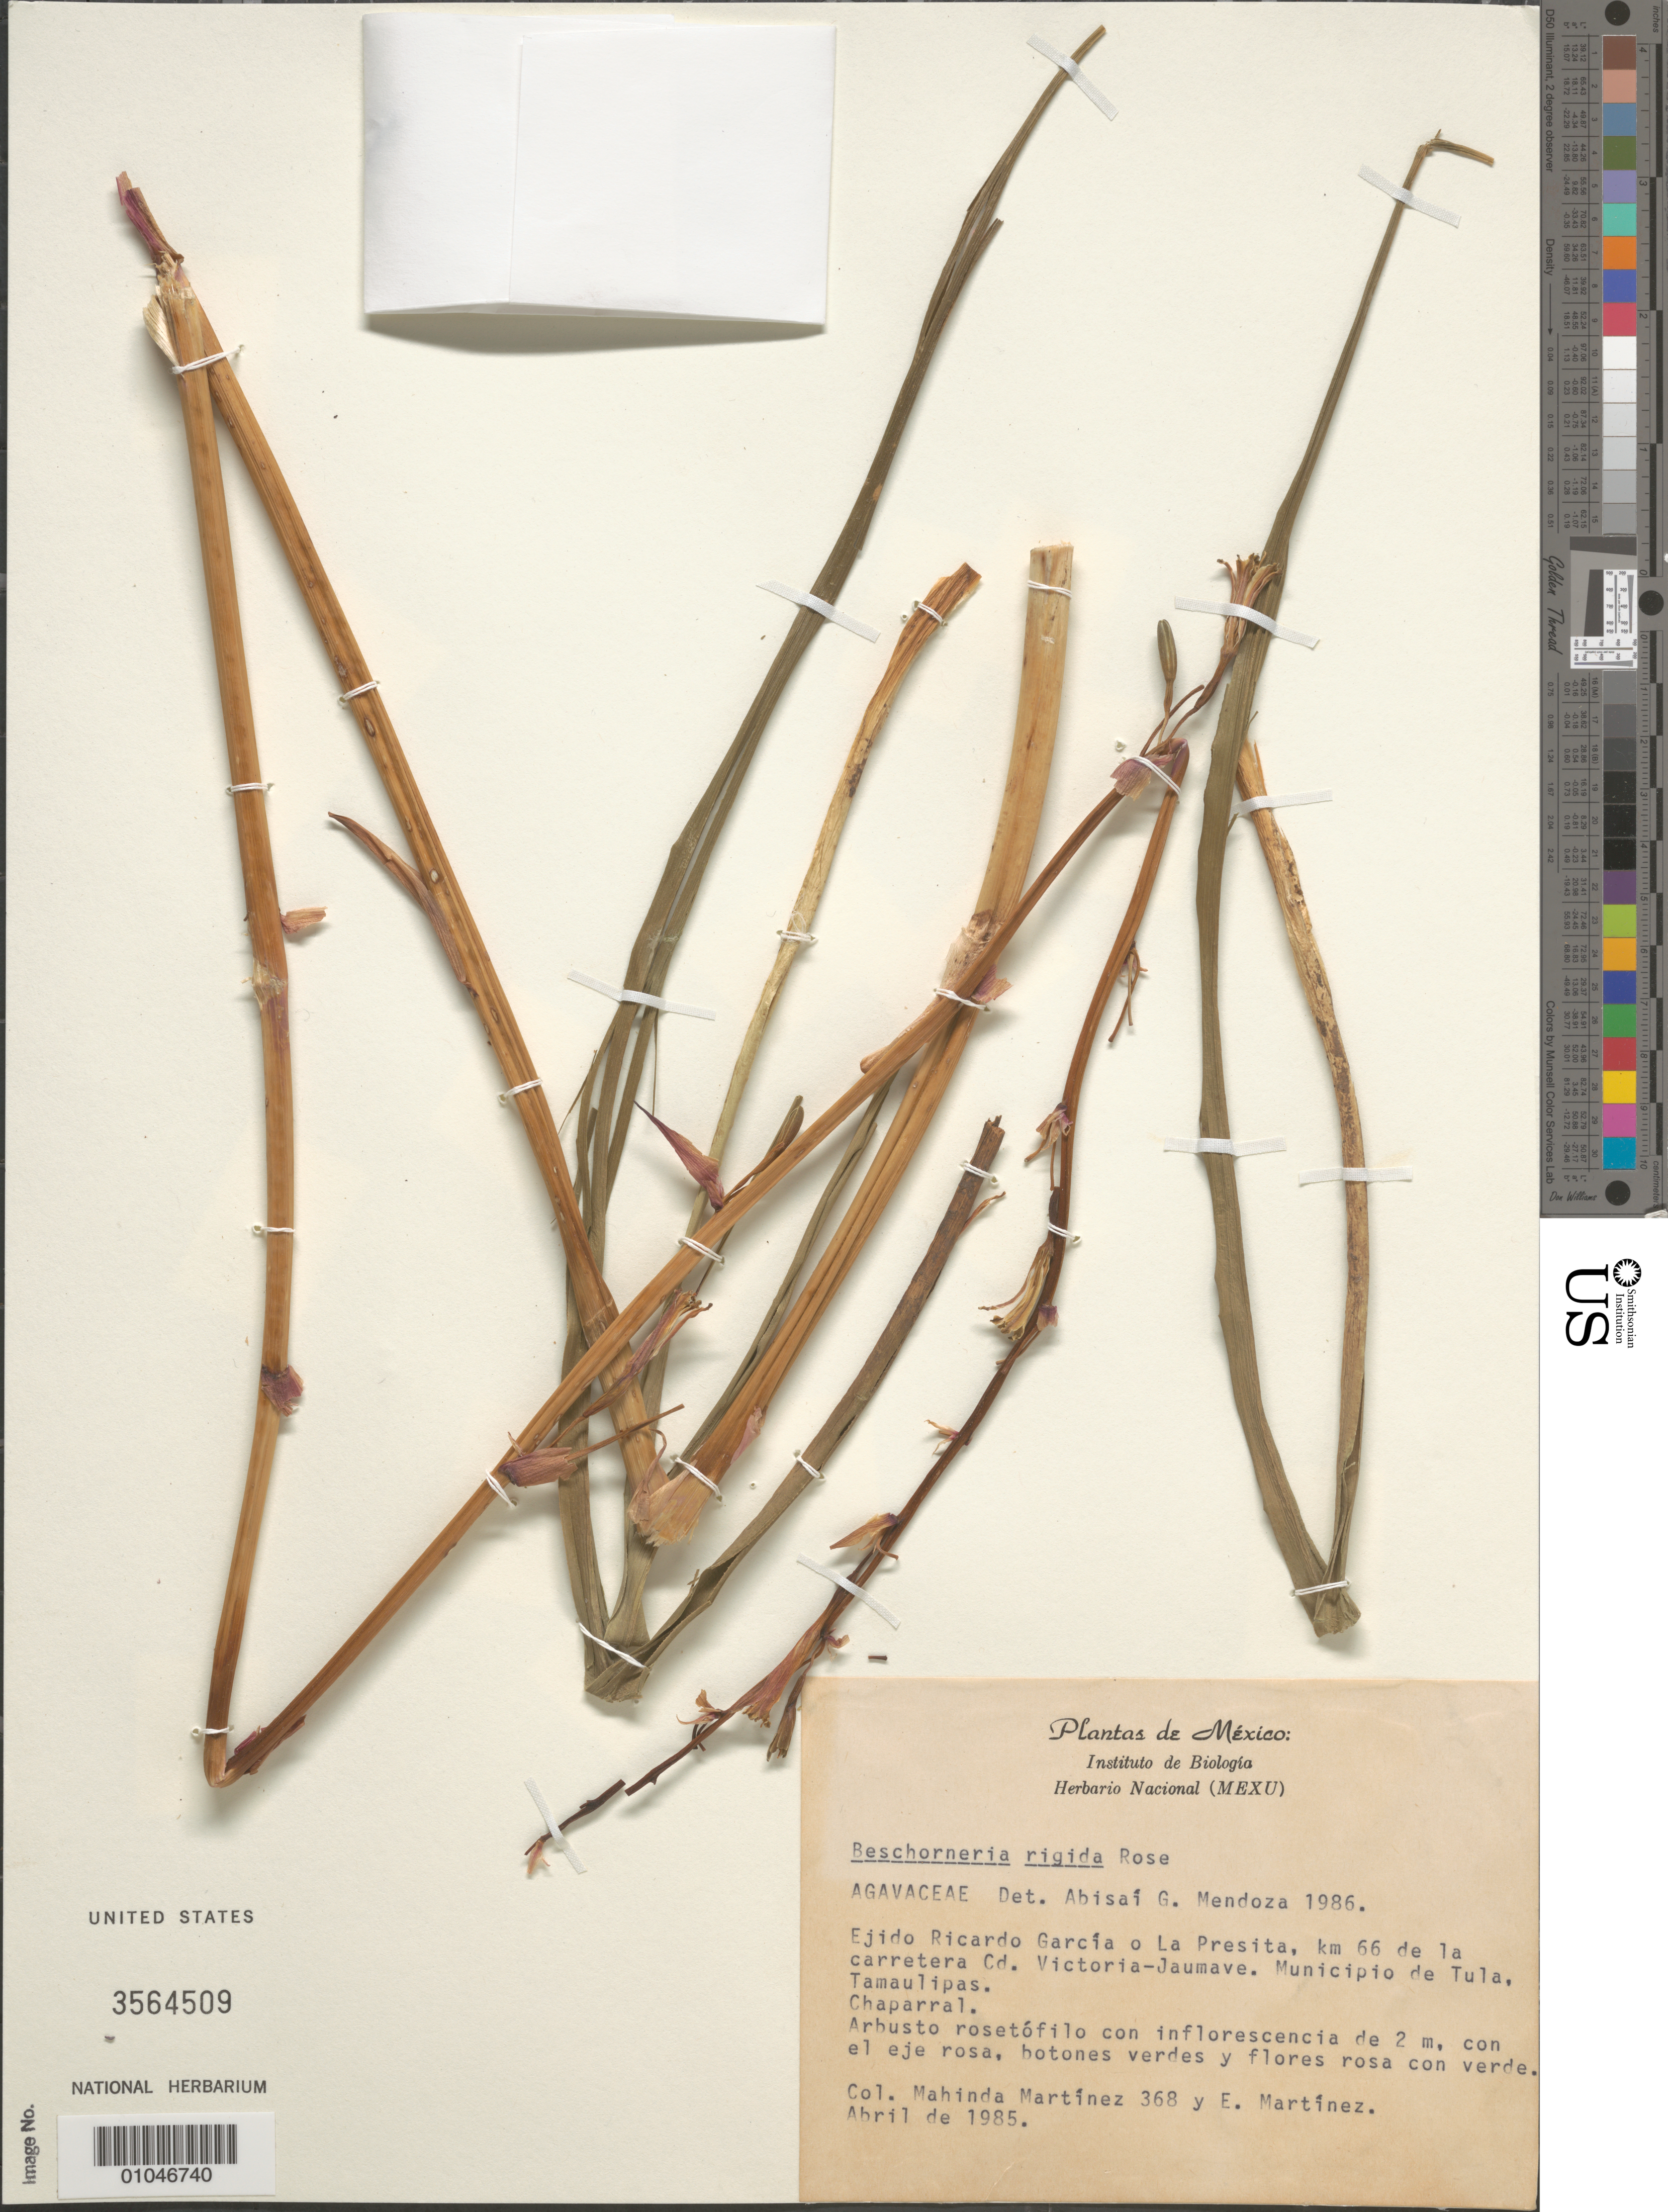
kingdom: Plantae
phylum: Tracheophyta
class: Liliopsida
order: Asparagales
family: Asparagaceae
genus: Beschorneria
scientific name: Beschorneria rigida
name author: Rose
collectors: M. Martinez & E. Martínez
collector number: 368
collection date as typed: Apr 1985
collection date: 1985-04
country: Mexico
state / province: Hidalgo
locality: Eijudo Ricardo Garcia o La Presita, km 66 de la carretera Cd. Victoria-Juamave, municipio de Tula, Tamaulipas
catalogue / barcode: US 3564509